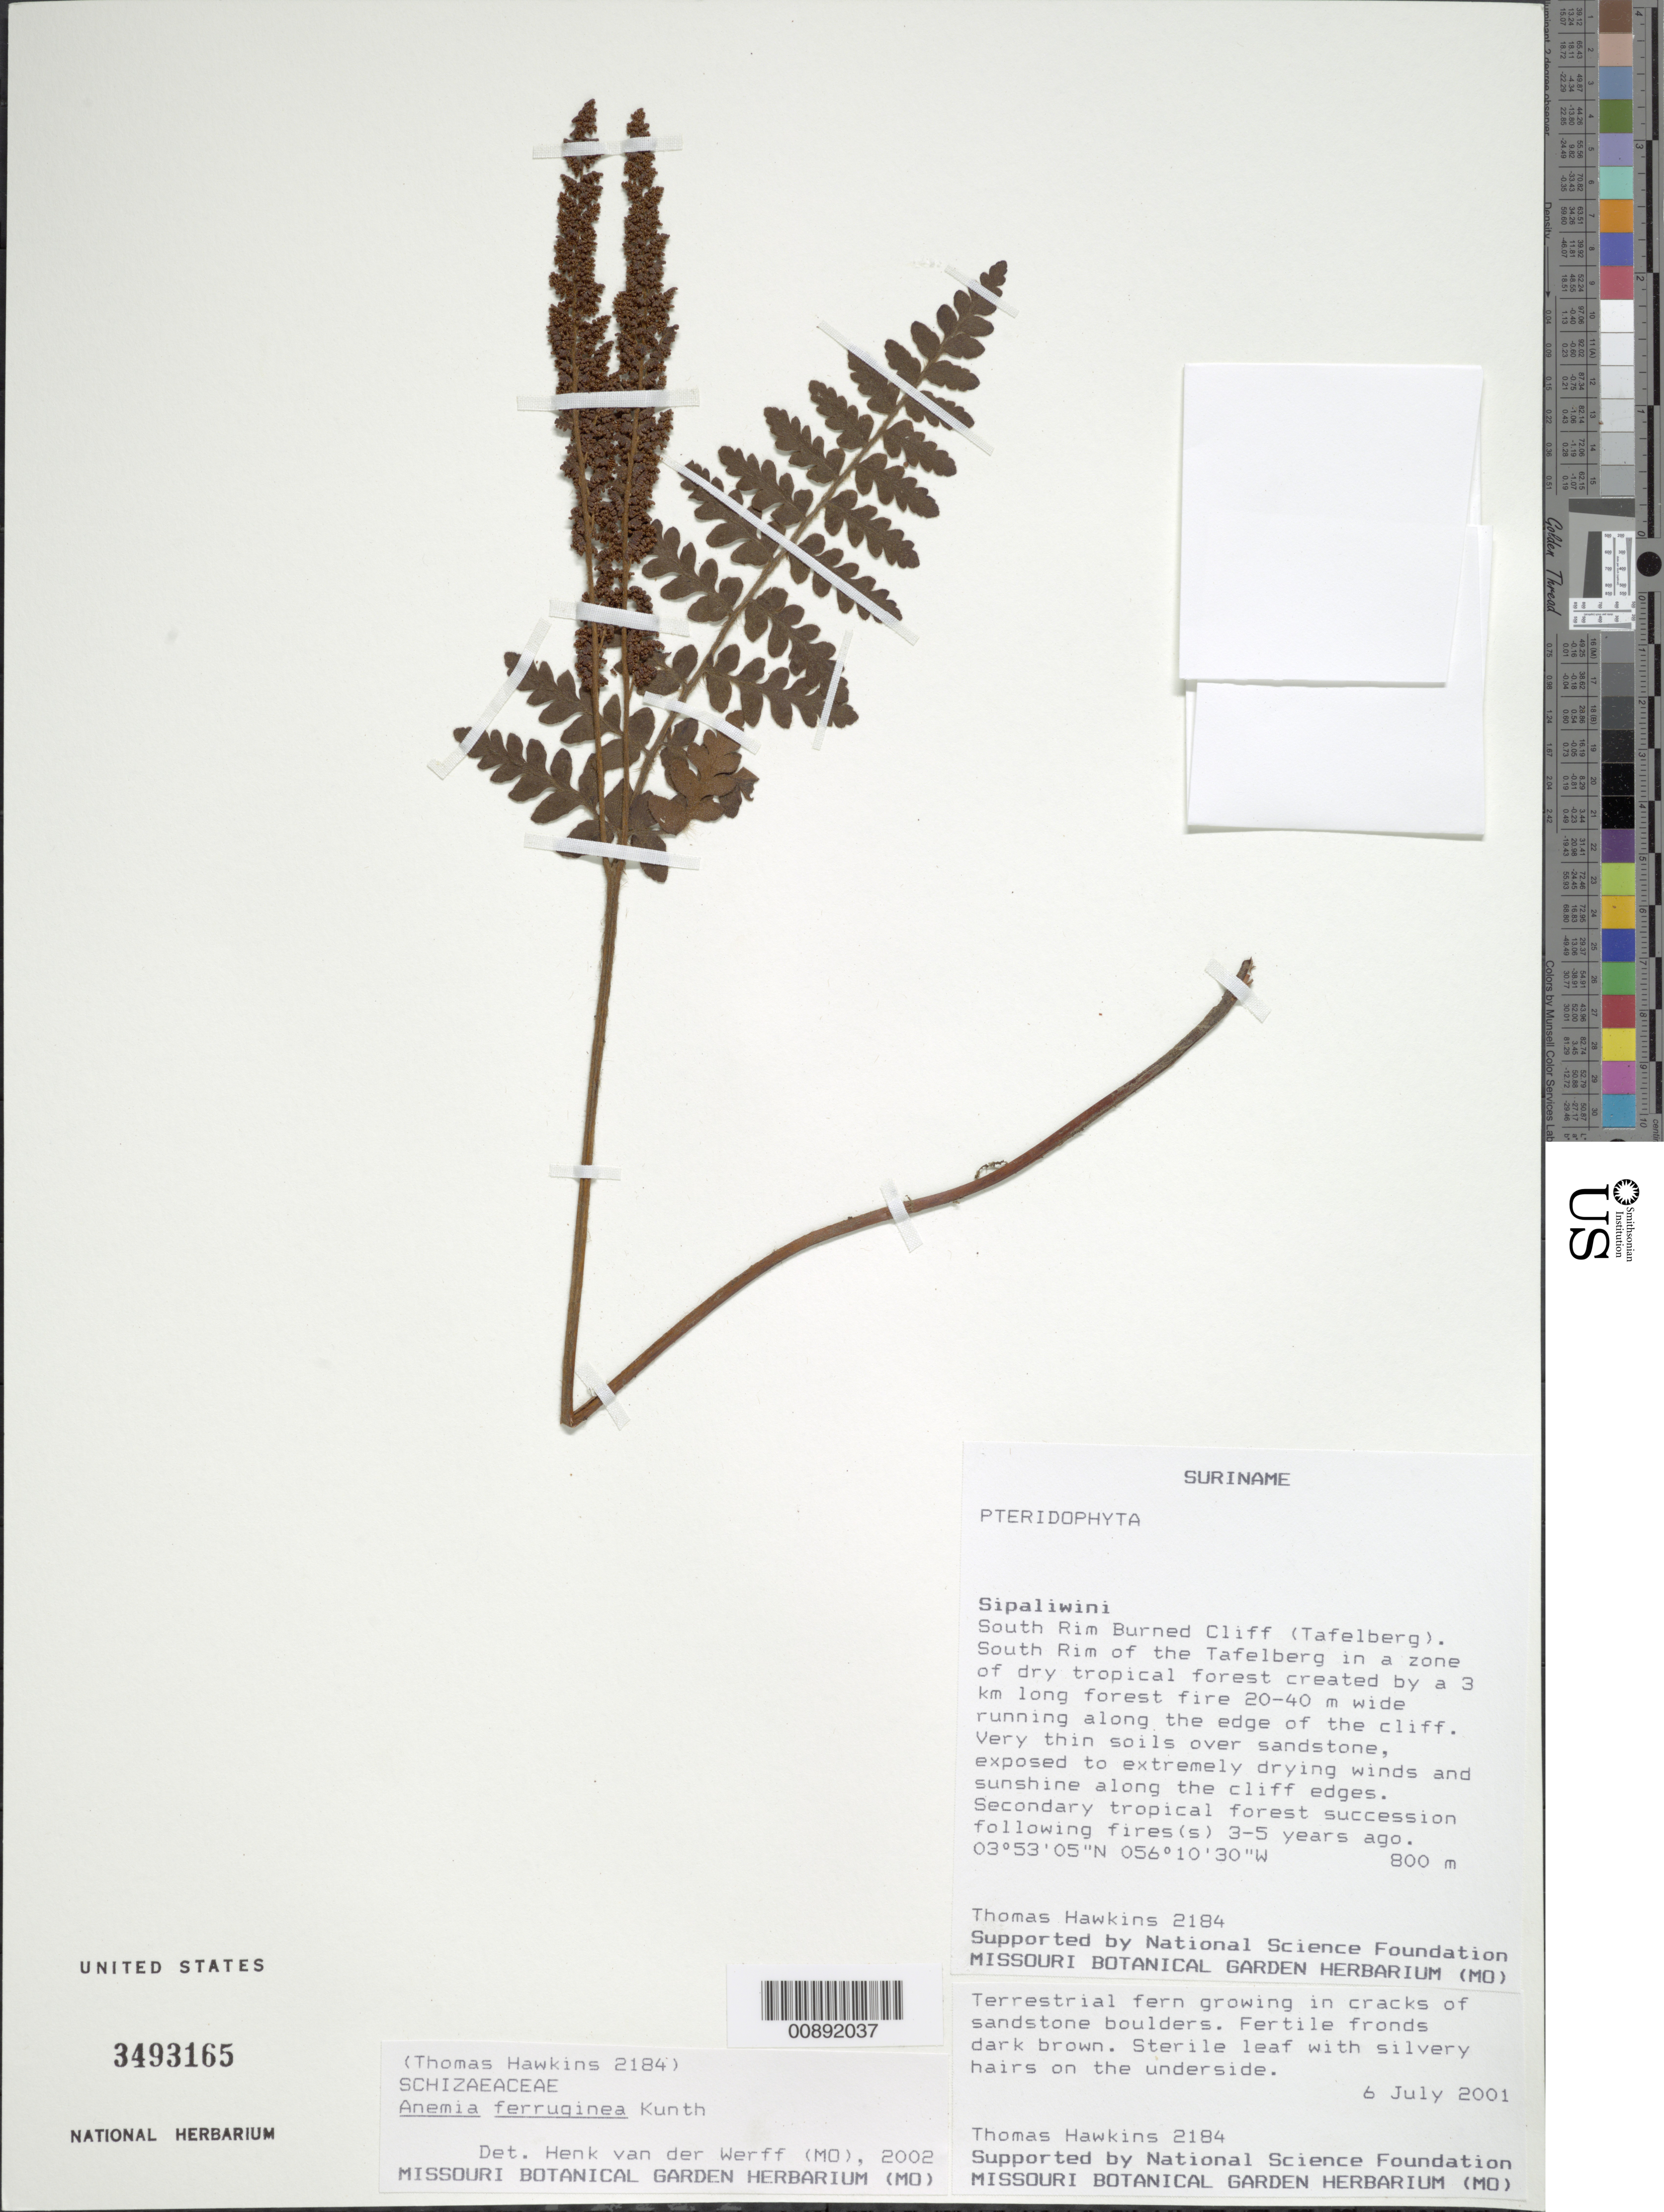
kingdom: Plantae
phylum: Tracheophyta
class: Polypodiopsida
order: Schizaeales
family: Anemiaceae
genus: Anemia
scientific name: Anemia ferruginea var. ferruginea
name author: Kunth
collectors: T. Hawkins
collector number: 2184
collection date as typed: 6-Jul-01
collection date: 2001-07-06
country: Suriname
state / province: Sipaliwini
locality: Tafelberg (Table Mountain), South Rim Burned Cliff, running along the edge of the cliff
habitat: Dry tropical forest created by a 3-km long forest fire 20-40m wide; very thin soils over sandstone, exposed to extremely drying winds and sunshine…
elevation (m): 800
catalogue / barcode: US 3493165